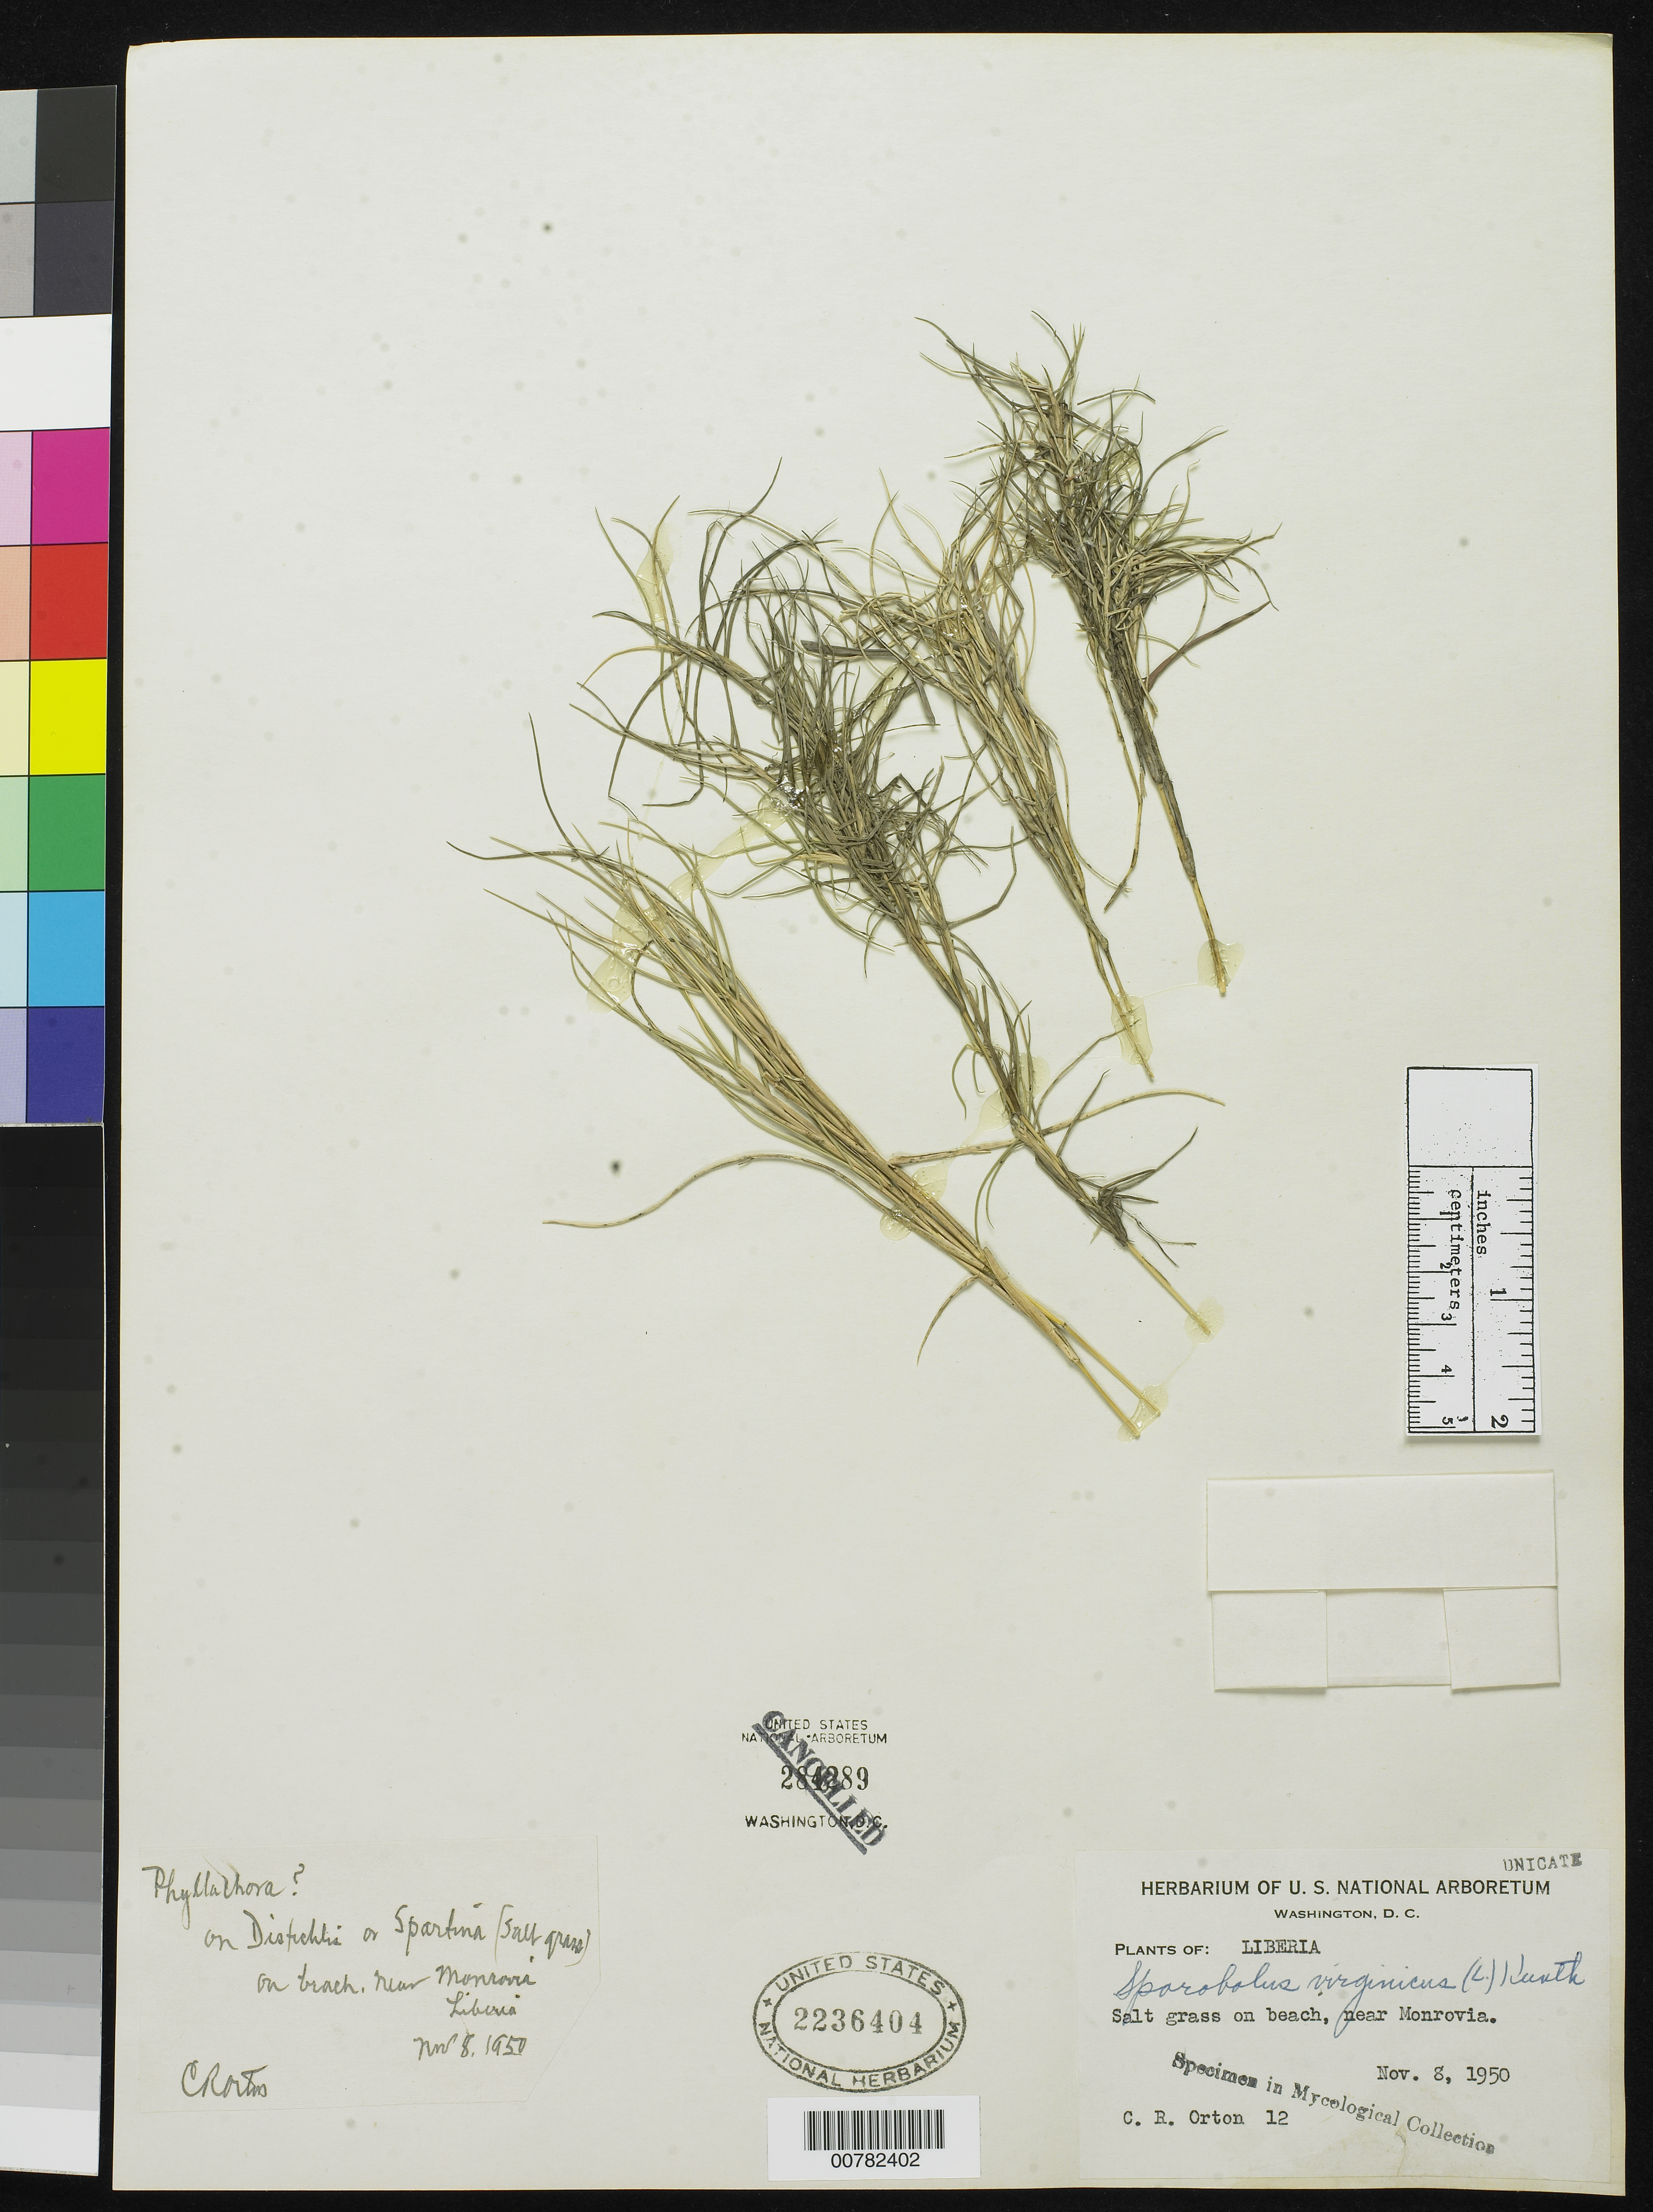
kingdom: Plantae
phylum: Tracheophyta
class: Liliopsida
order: Poales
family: Poaceae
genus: Sporobolus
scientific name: Sporobolus virginicus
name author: (L.) Kunth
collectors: C. Orton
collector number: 12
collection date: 1950-11-08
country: Liberia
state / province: Montserrado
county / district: Monrovia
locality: Salt grass on beach, near Monrovia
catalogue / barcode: US 2236404